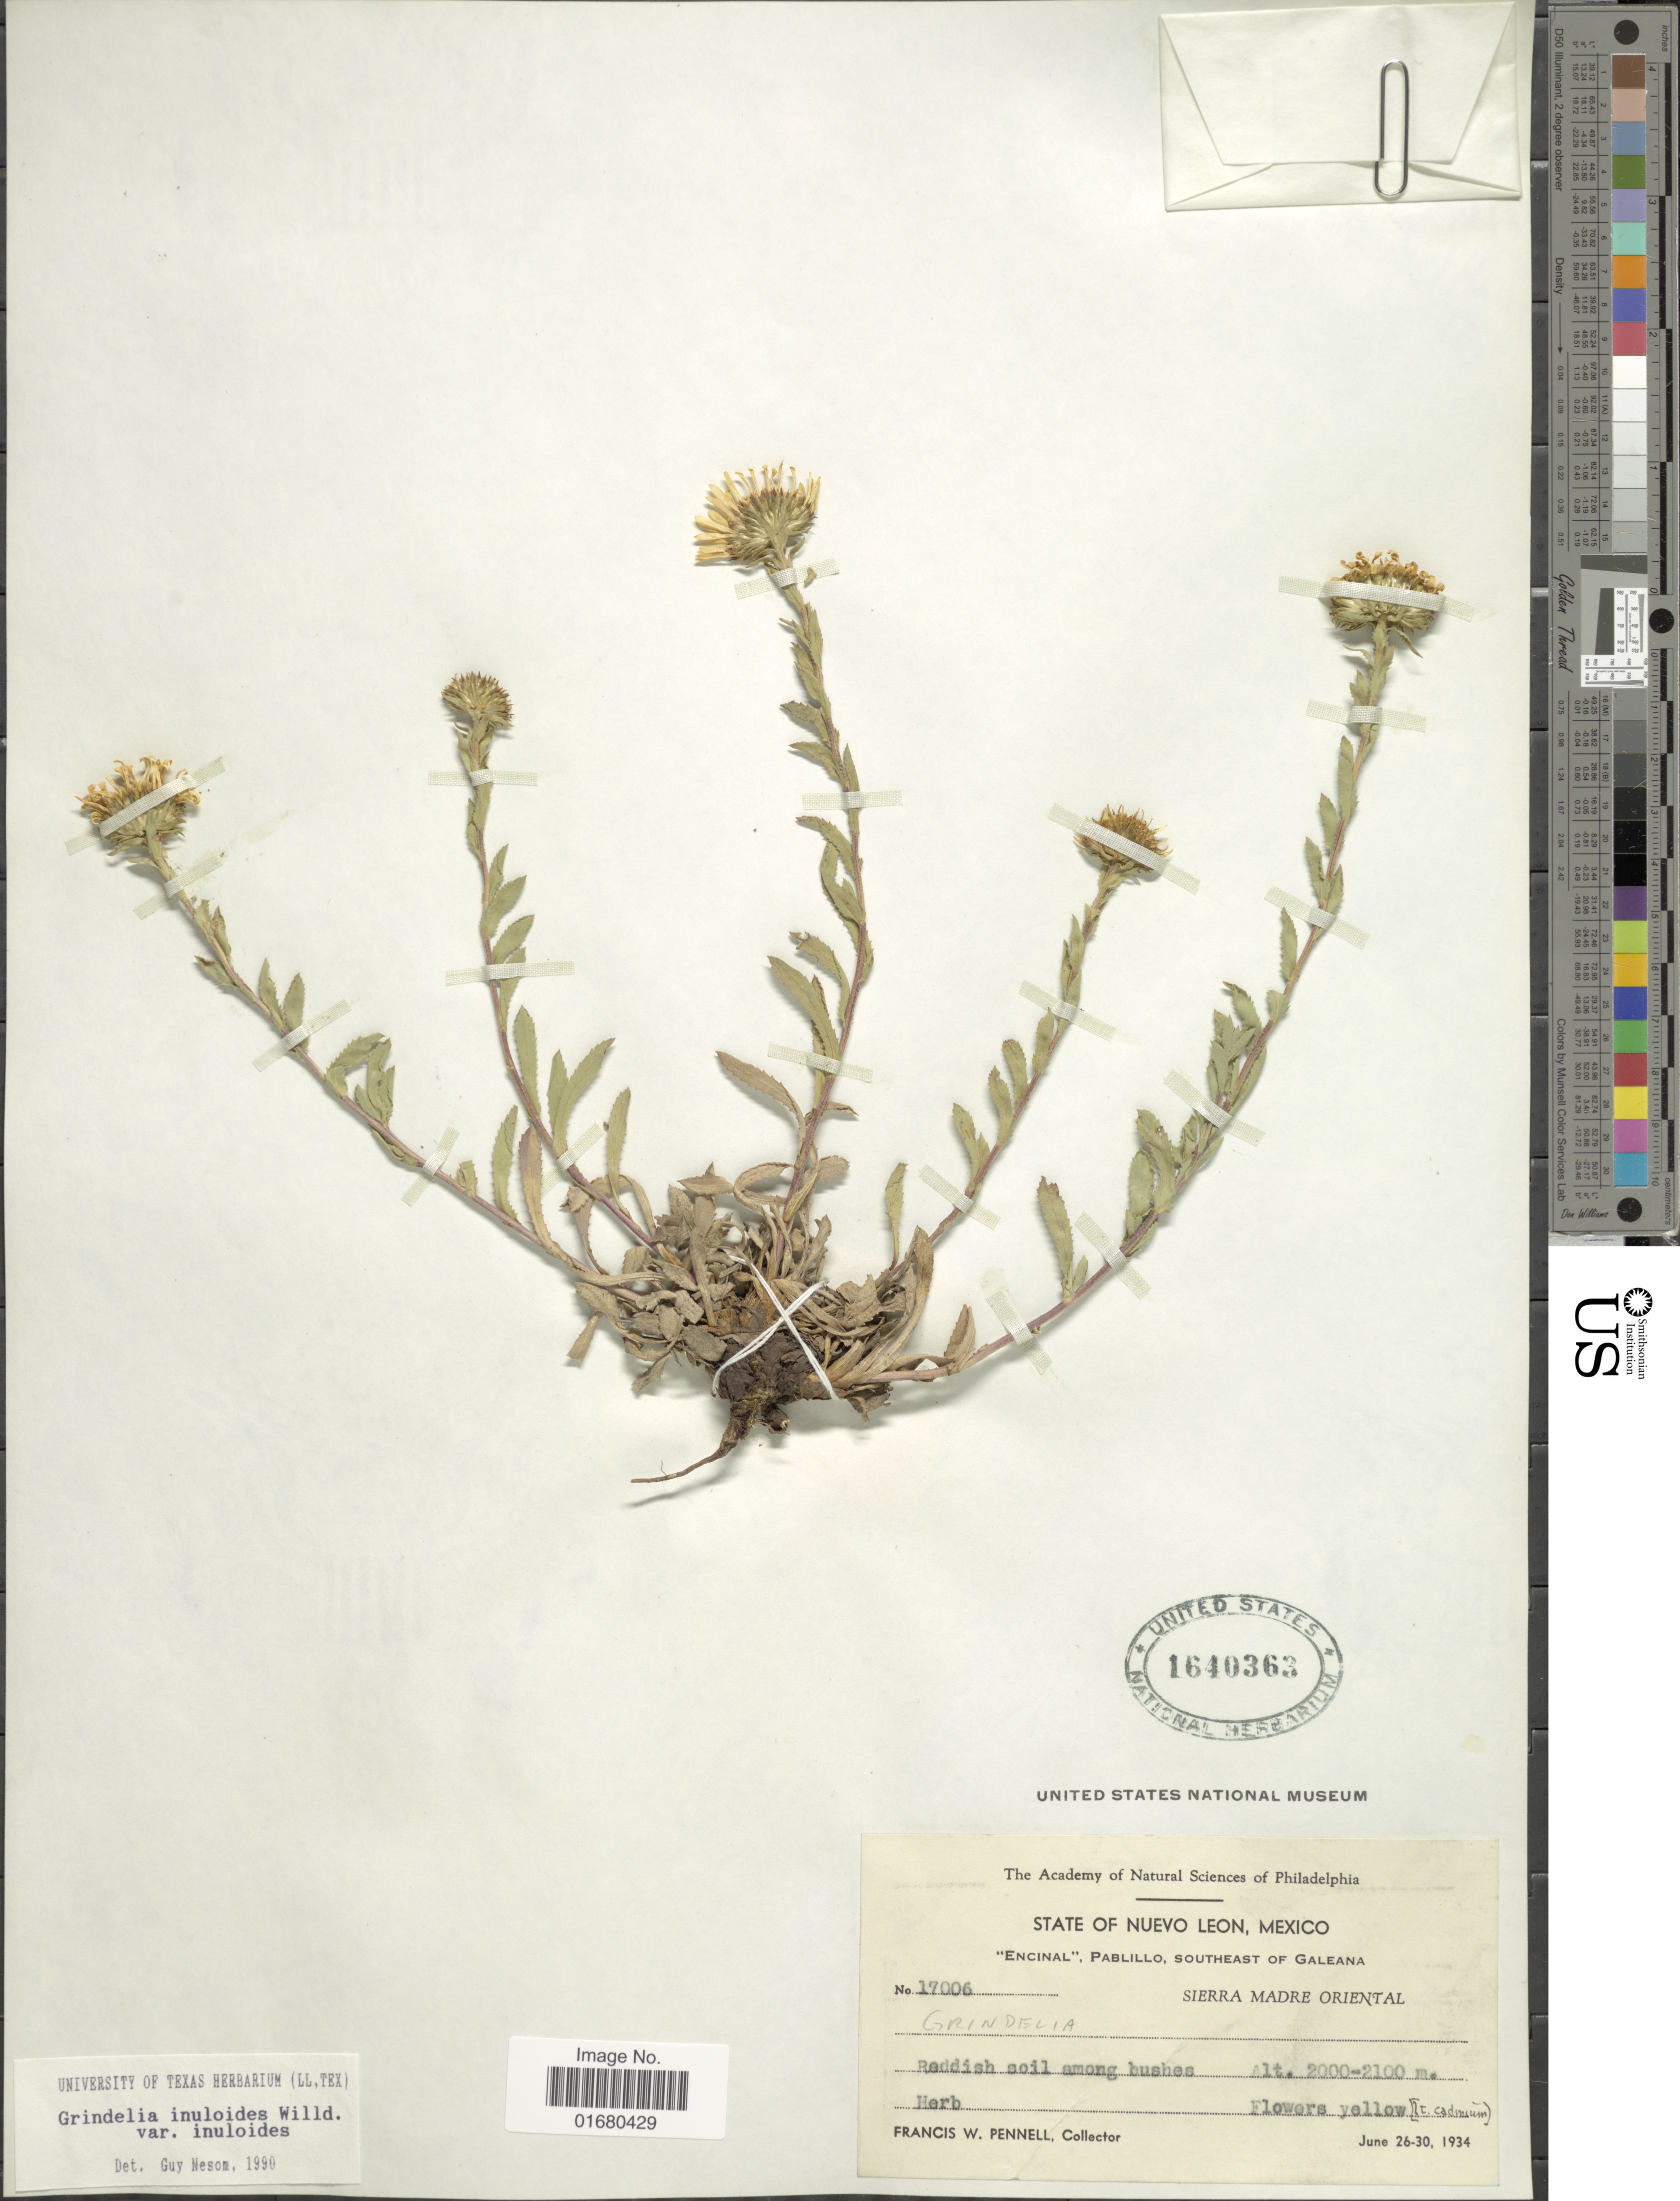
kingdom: Plantae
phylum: Tracheophyta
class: Magnoliopsida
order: Asterales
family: Asteraceae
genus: Grindelia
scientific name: Grindelia inuloides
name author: Willd.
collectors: F. W. Pennell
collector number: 17006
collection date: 1934-06-26/1934-06-30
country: Mexico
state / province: Nuevo León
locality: Encinal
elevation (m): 200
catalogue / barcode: US 1640363